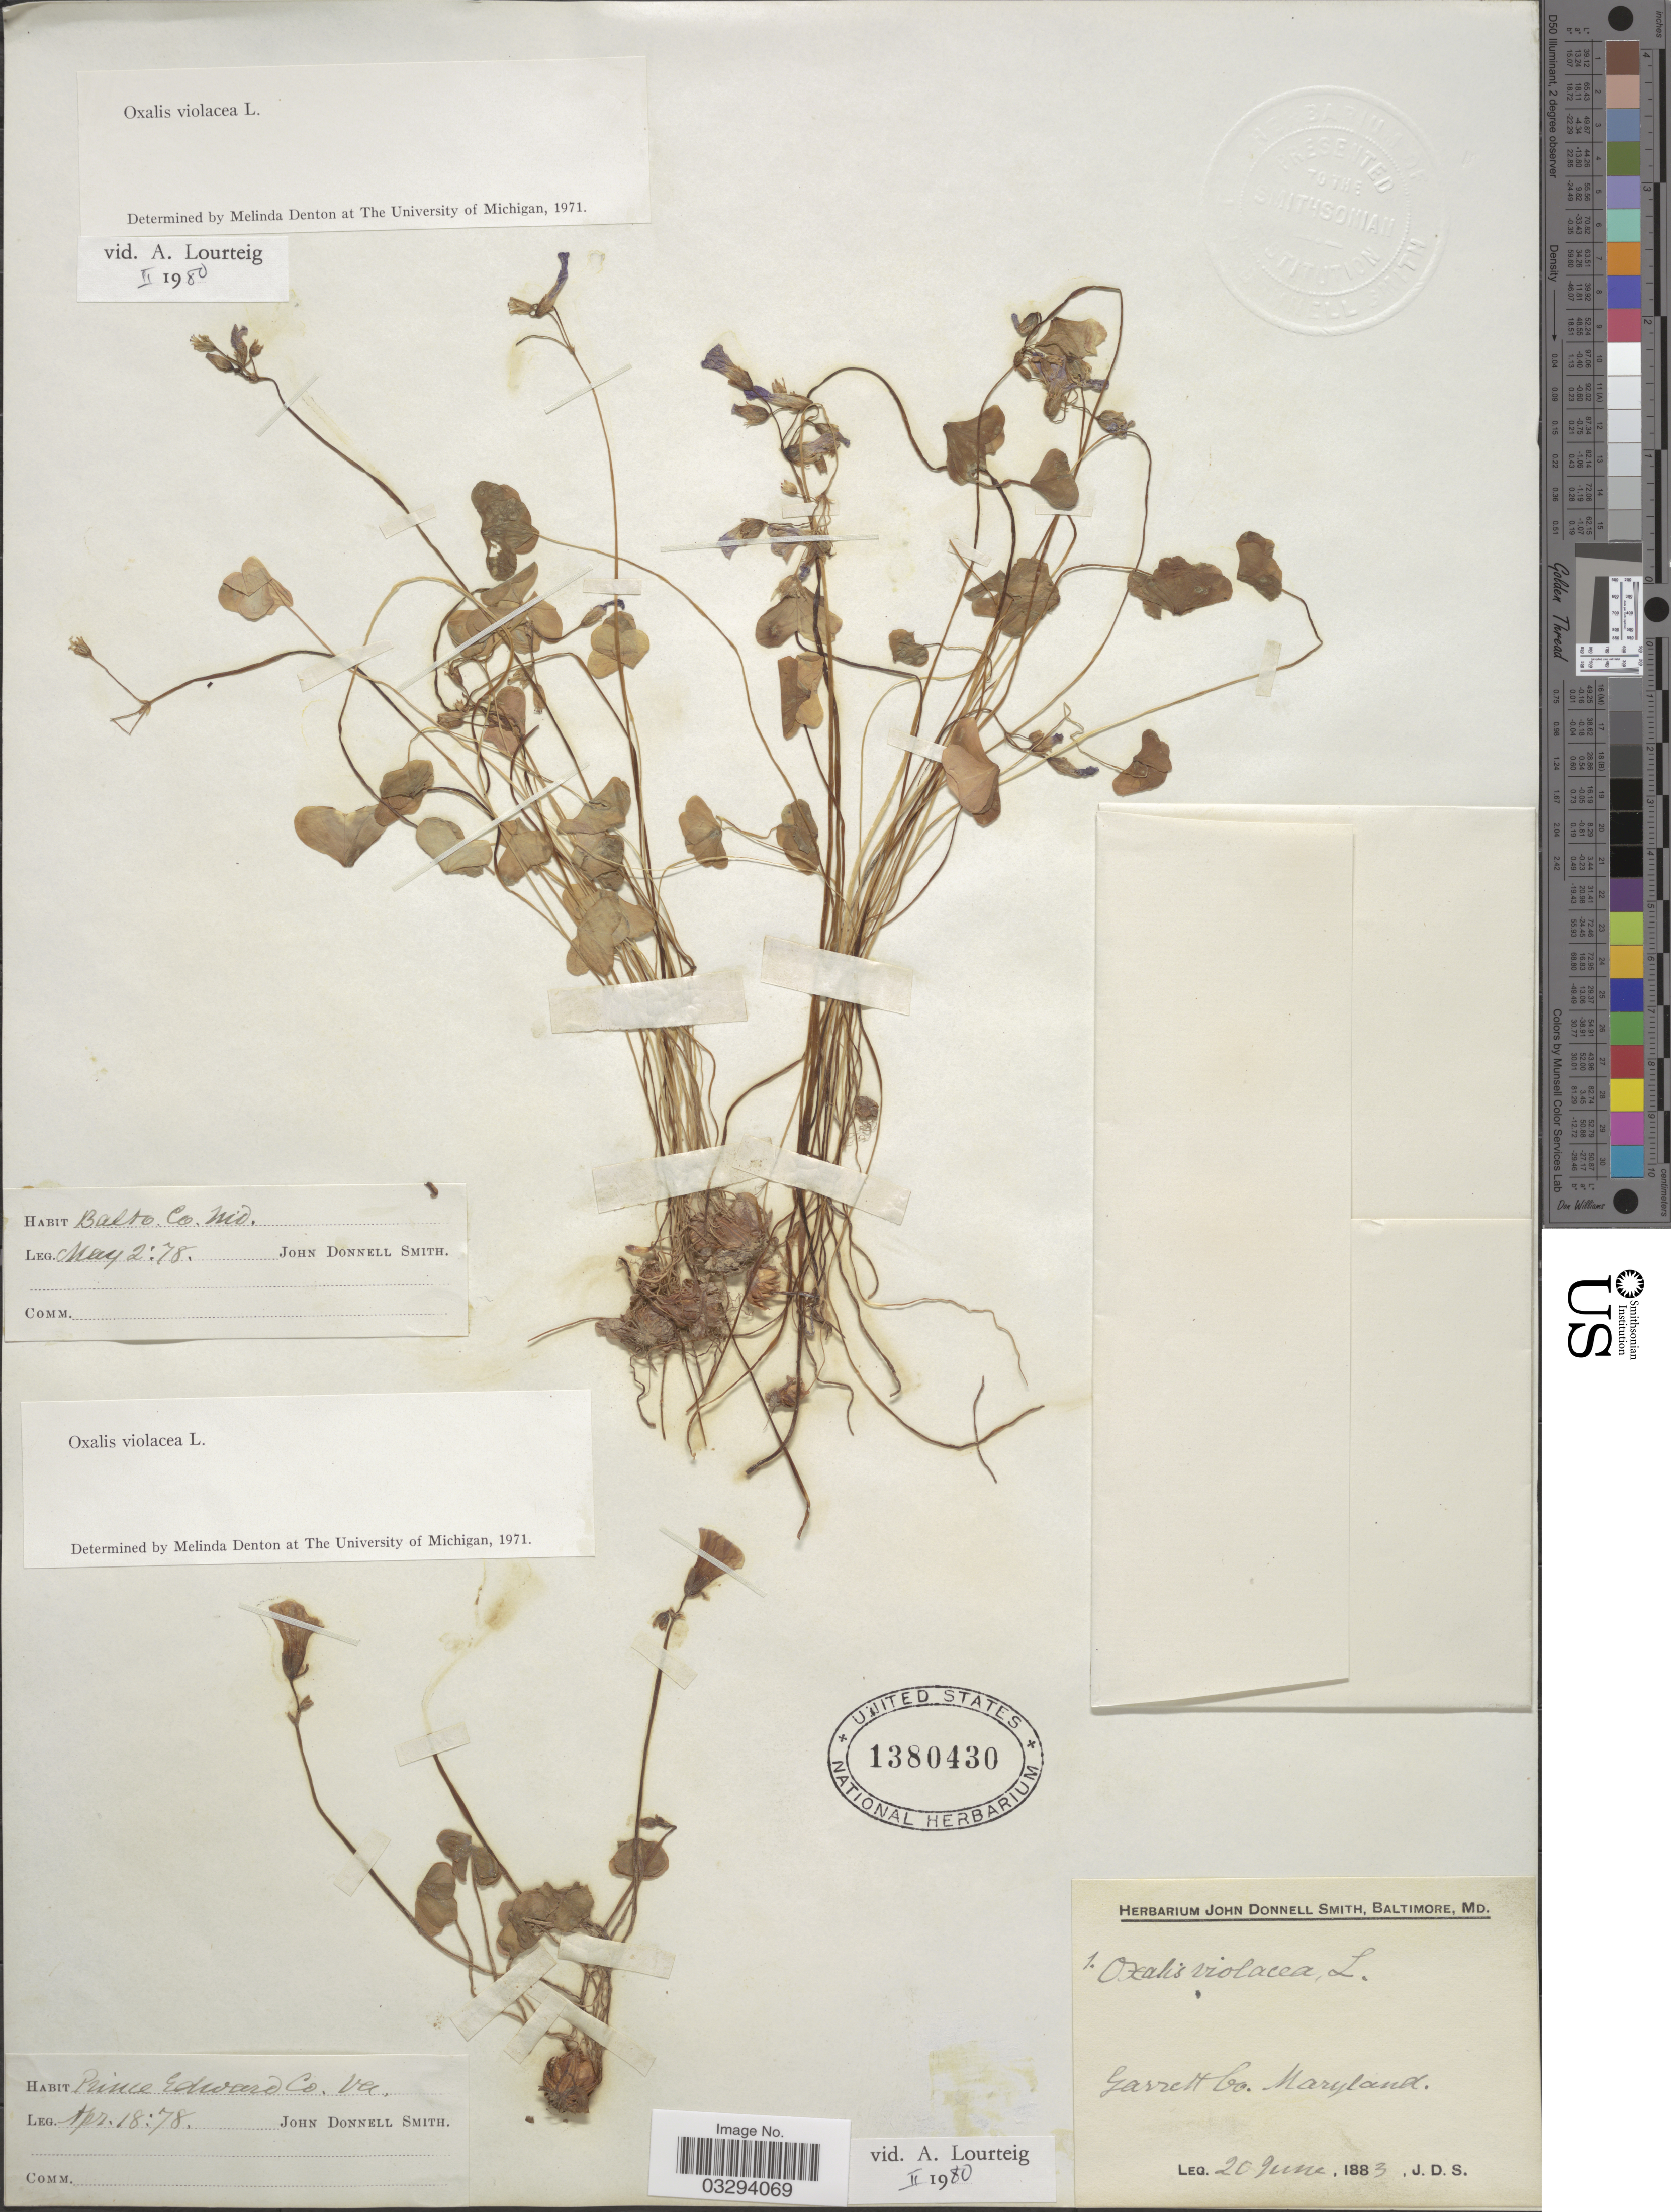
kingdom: Plantae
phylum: Tracheophyta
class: Magnoliopsida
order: Oxalidales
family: Oxalidaceae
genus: Oxalis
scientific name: Oxalis violacea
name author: L.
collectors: J. Donnell Smith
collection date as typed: Transcribed d/m/y: 2/5/78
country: United States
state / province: Maryland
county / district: Baltimore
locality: Balto Co.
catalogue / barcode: US 1380430